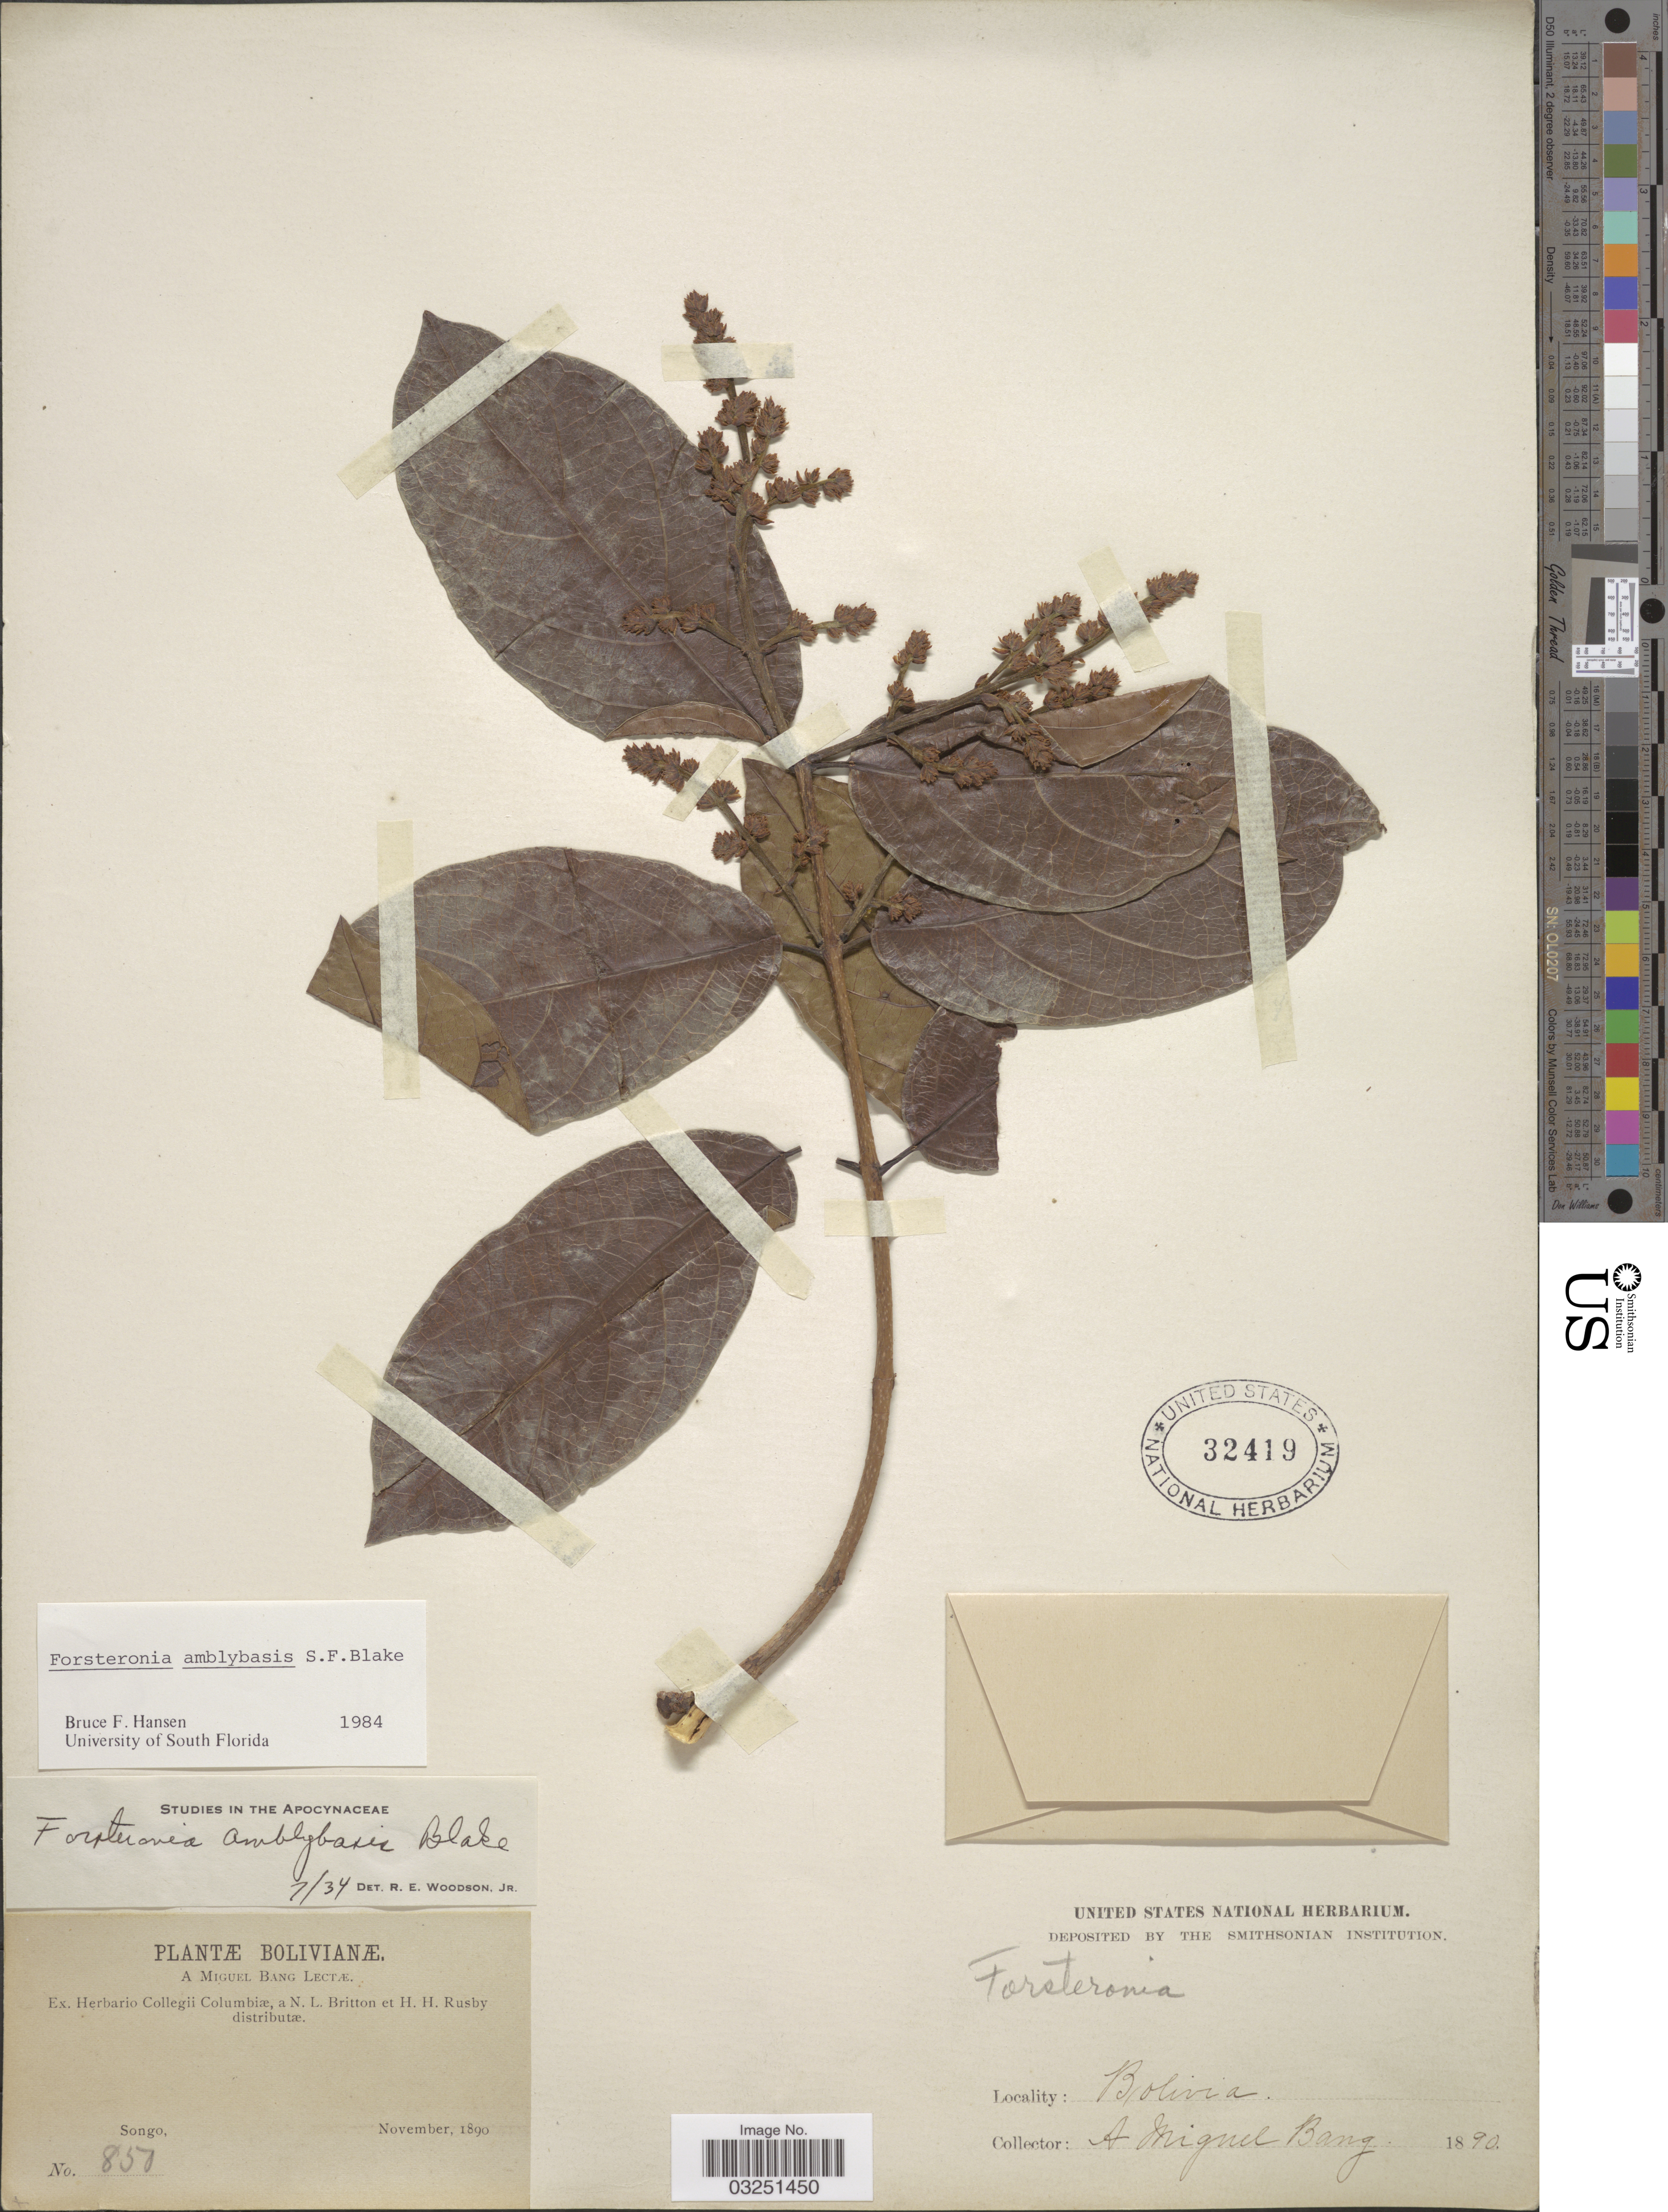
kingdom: Plantae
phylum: Tracheophyta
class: Magnoliopsida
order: Gentianales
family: Apocynaceae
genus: Forsteronia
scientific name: Forsteronia amblybasis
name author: S.F. Blake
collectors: M. Bang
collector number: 850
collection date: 1890-11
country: Bolivia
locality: Songo.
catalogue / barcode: US 32419